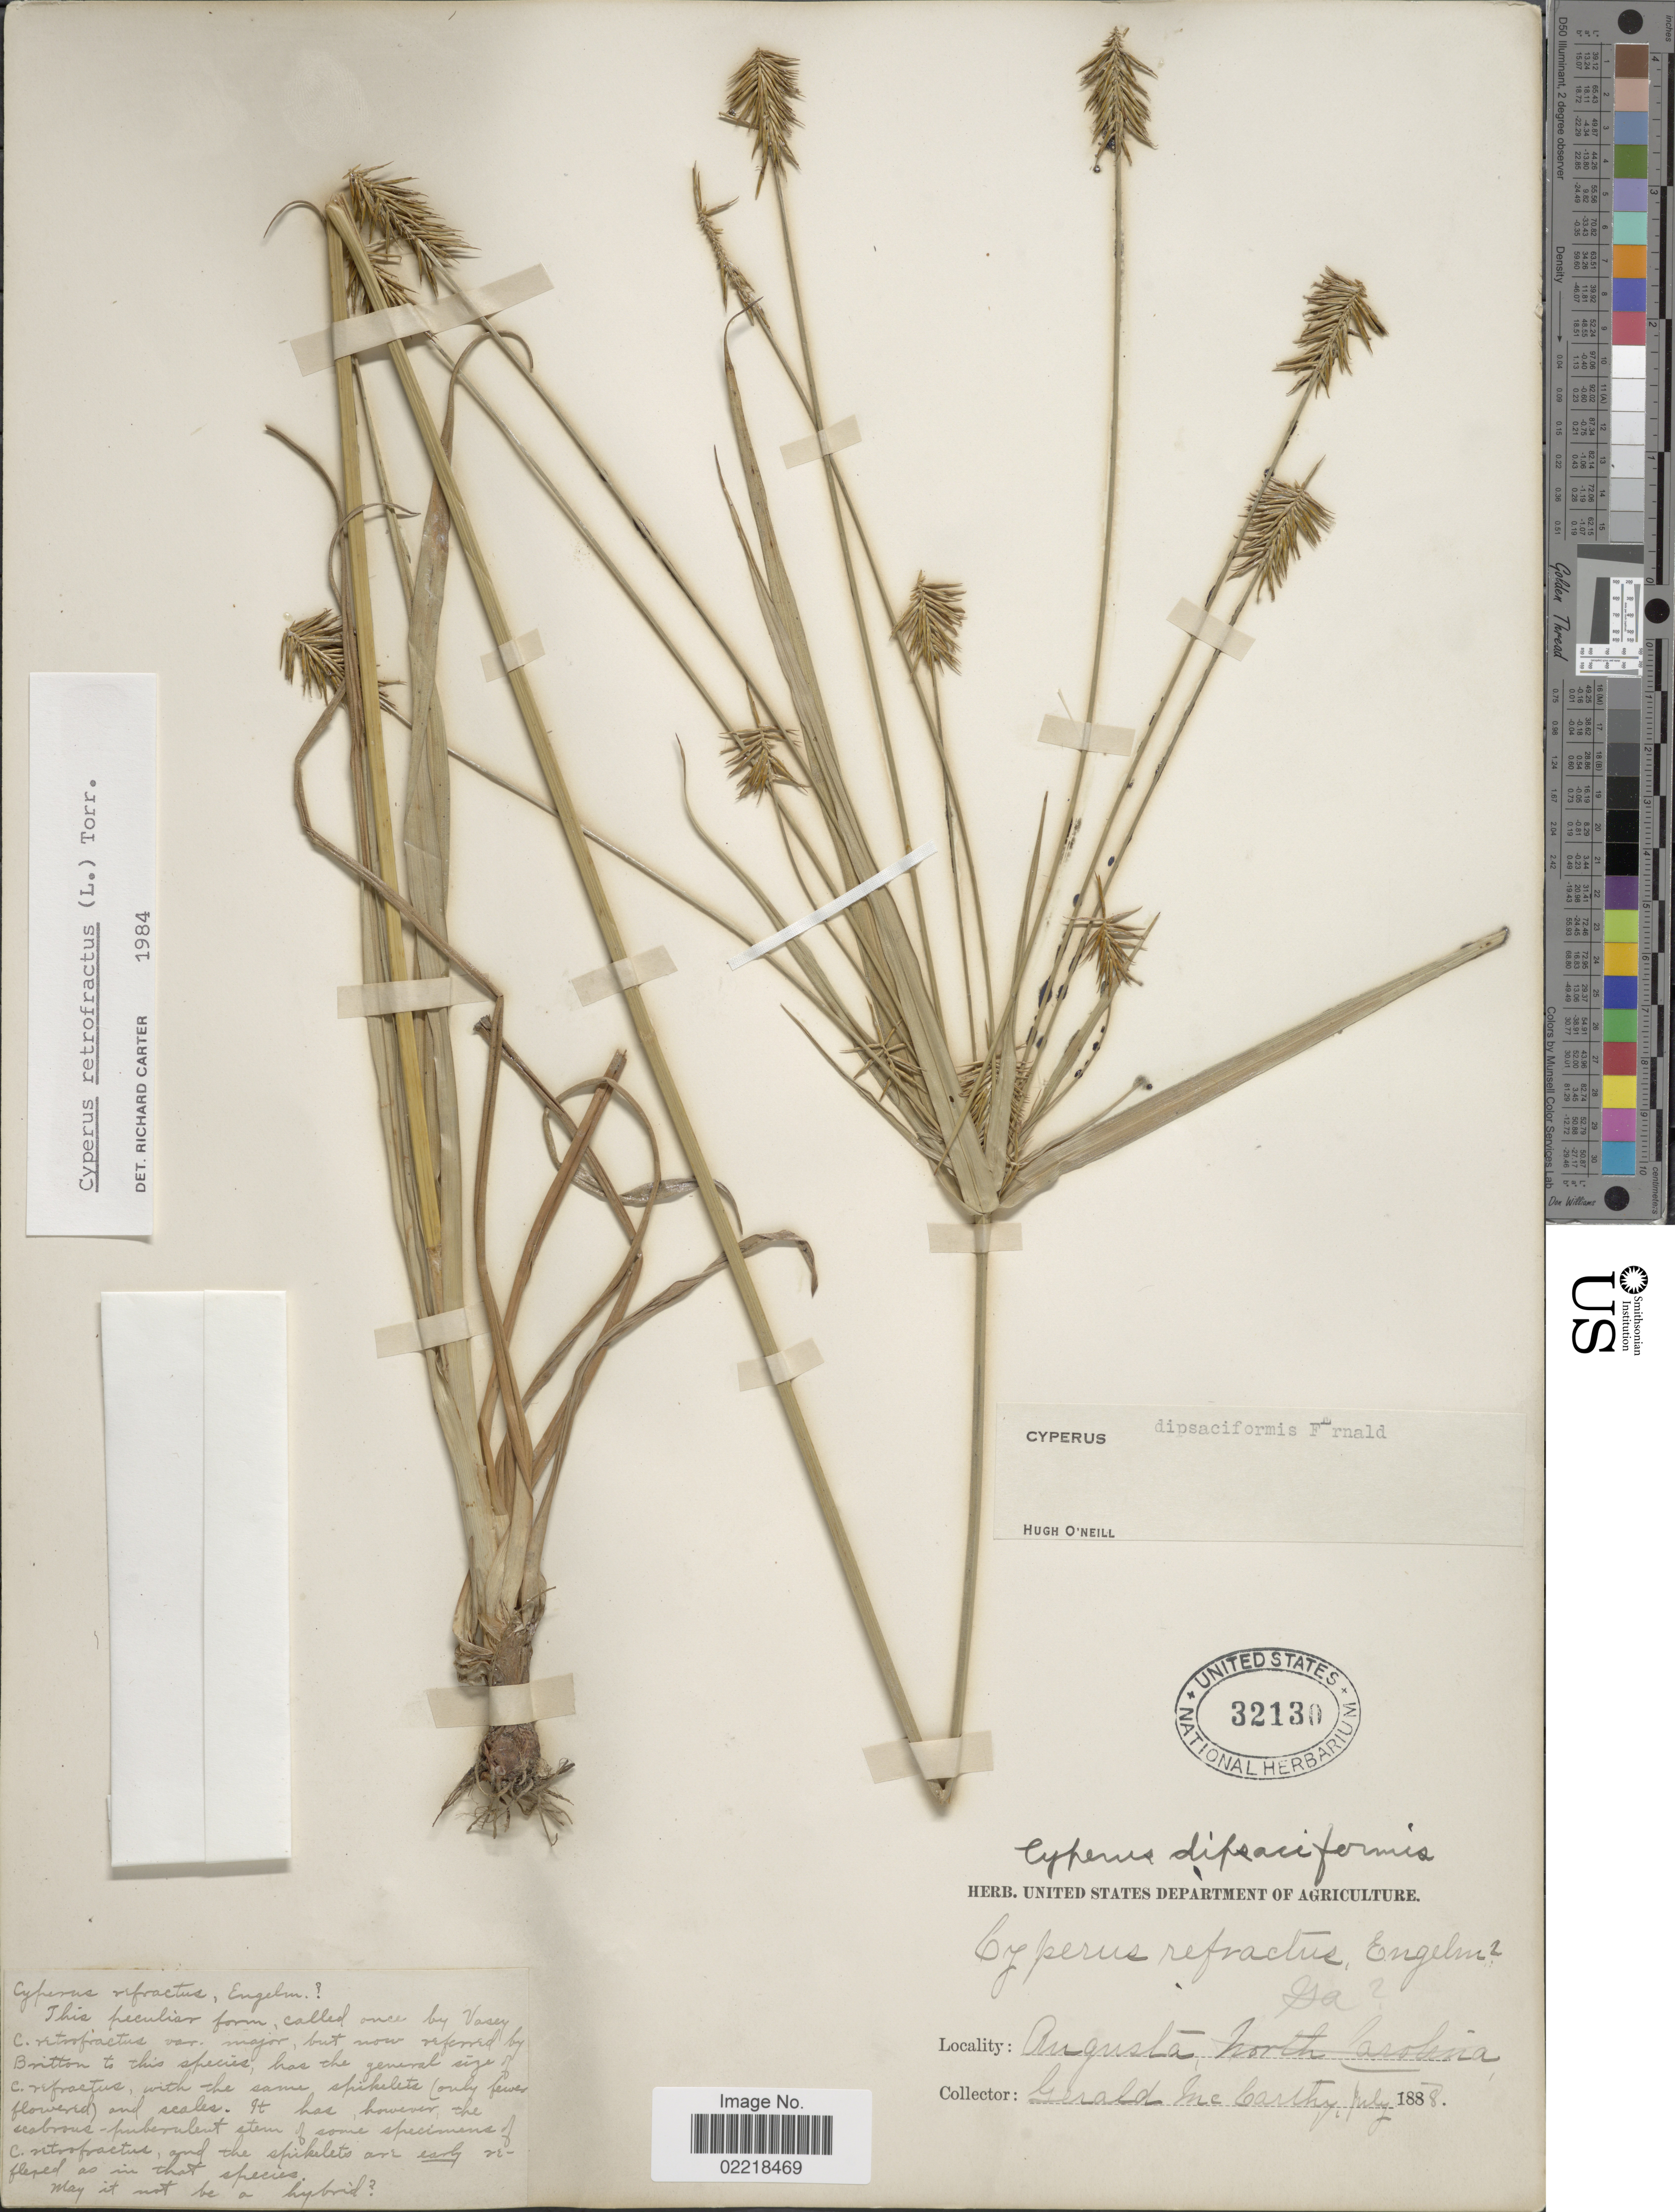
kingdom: Plantae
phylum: Tracheophyta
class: Liliopsida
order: Poales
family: Cyperaceae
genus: Cyperus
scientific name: Cyperus retrofractus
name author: (L.) Torr.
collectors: G. McCarthy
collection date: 1888-07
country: United States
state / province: Georgia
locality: Augusta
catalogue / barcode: US 32130